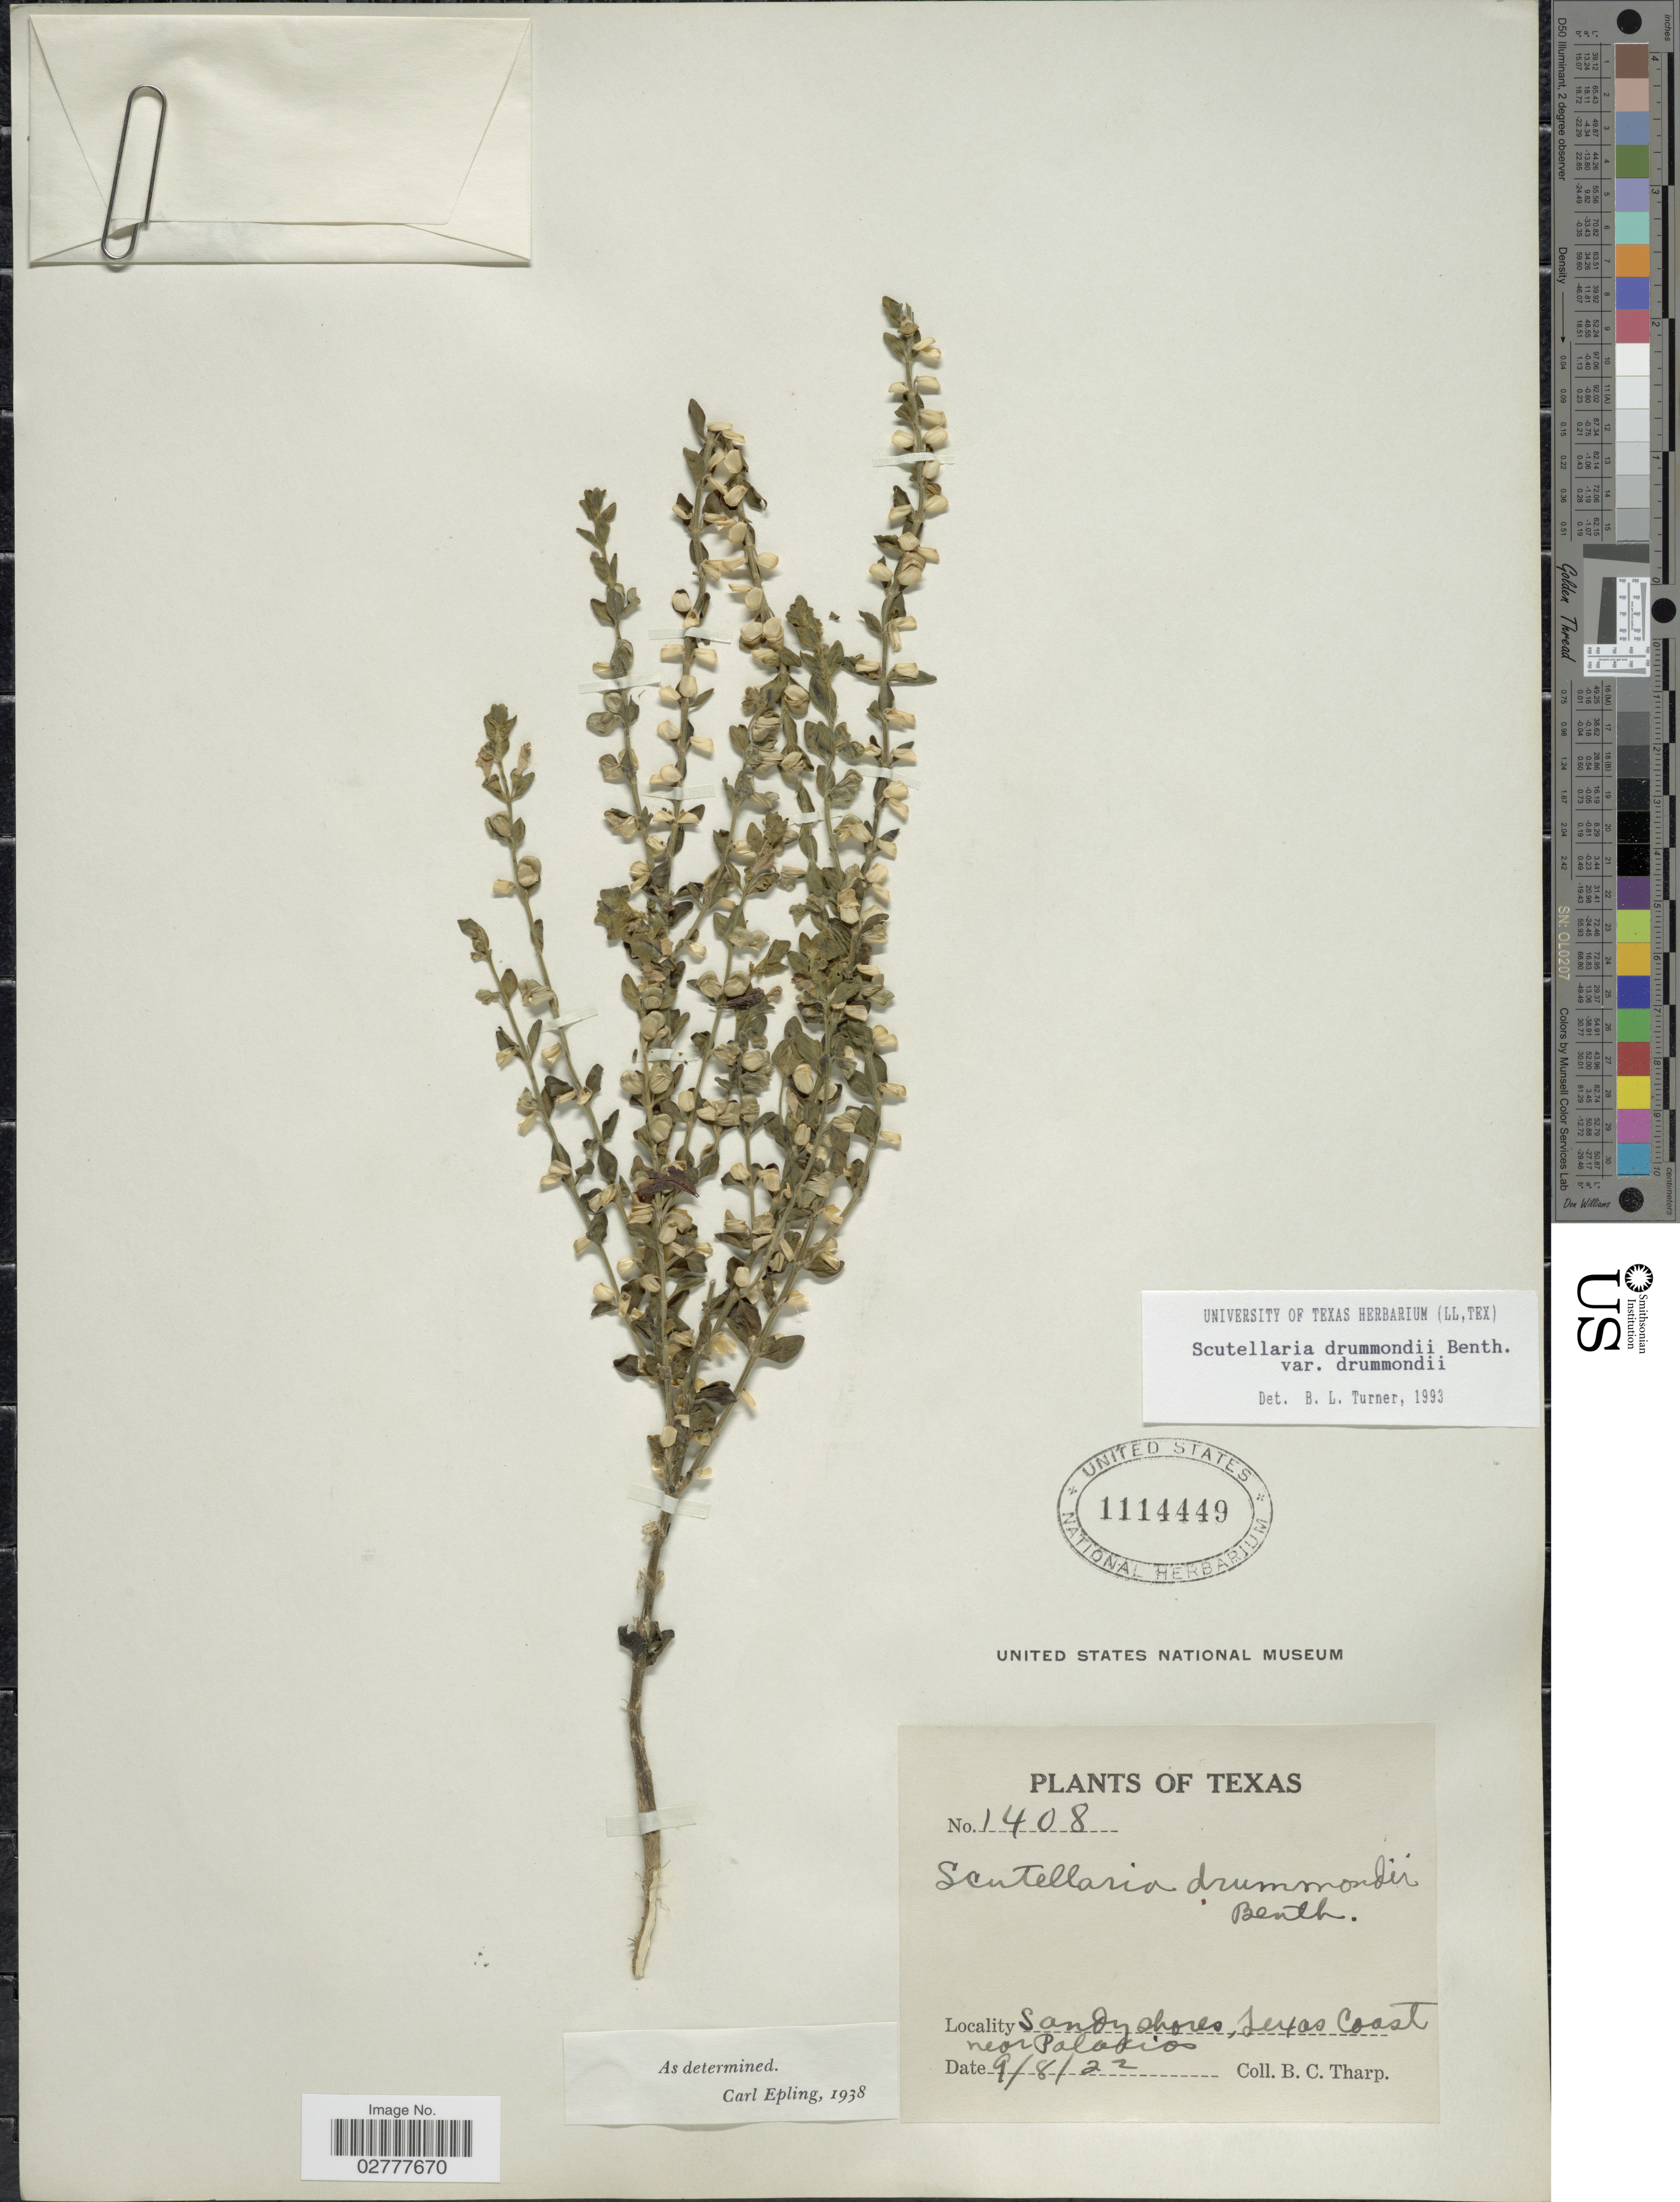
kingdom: Plantae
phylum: Tracheophyta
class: Magnoliopsida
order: Lamiales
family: Lamiaceae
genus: Scutellaria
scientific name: Scutellaria drummondii var. drummondii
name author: Benth.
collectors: B. C. Tharp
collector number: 1408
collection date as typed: Transcribed d/m/y: 8/9/22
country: United States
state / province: Texas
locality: Sandy shores, Texas Coast near Palacios.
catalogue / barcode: US 1114449